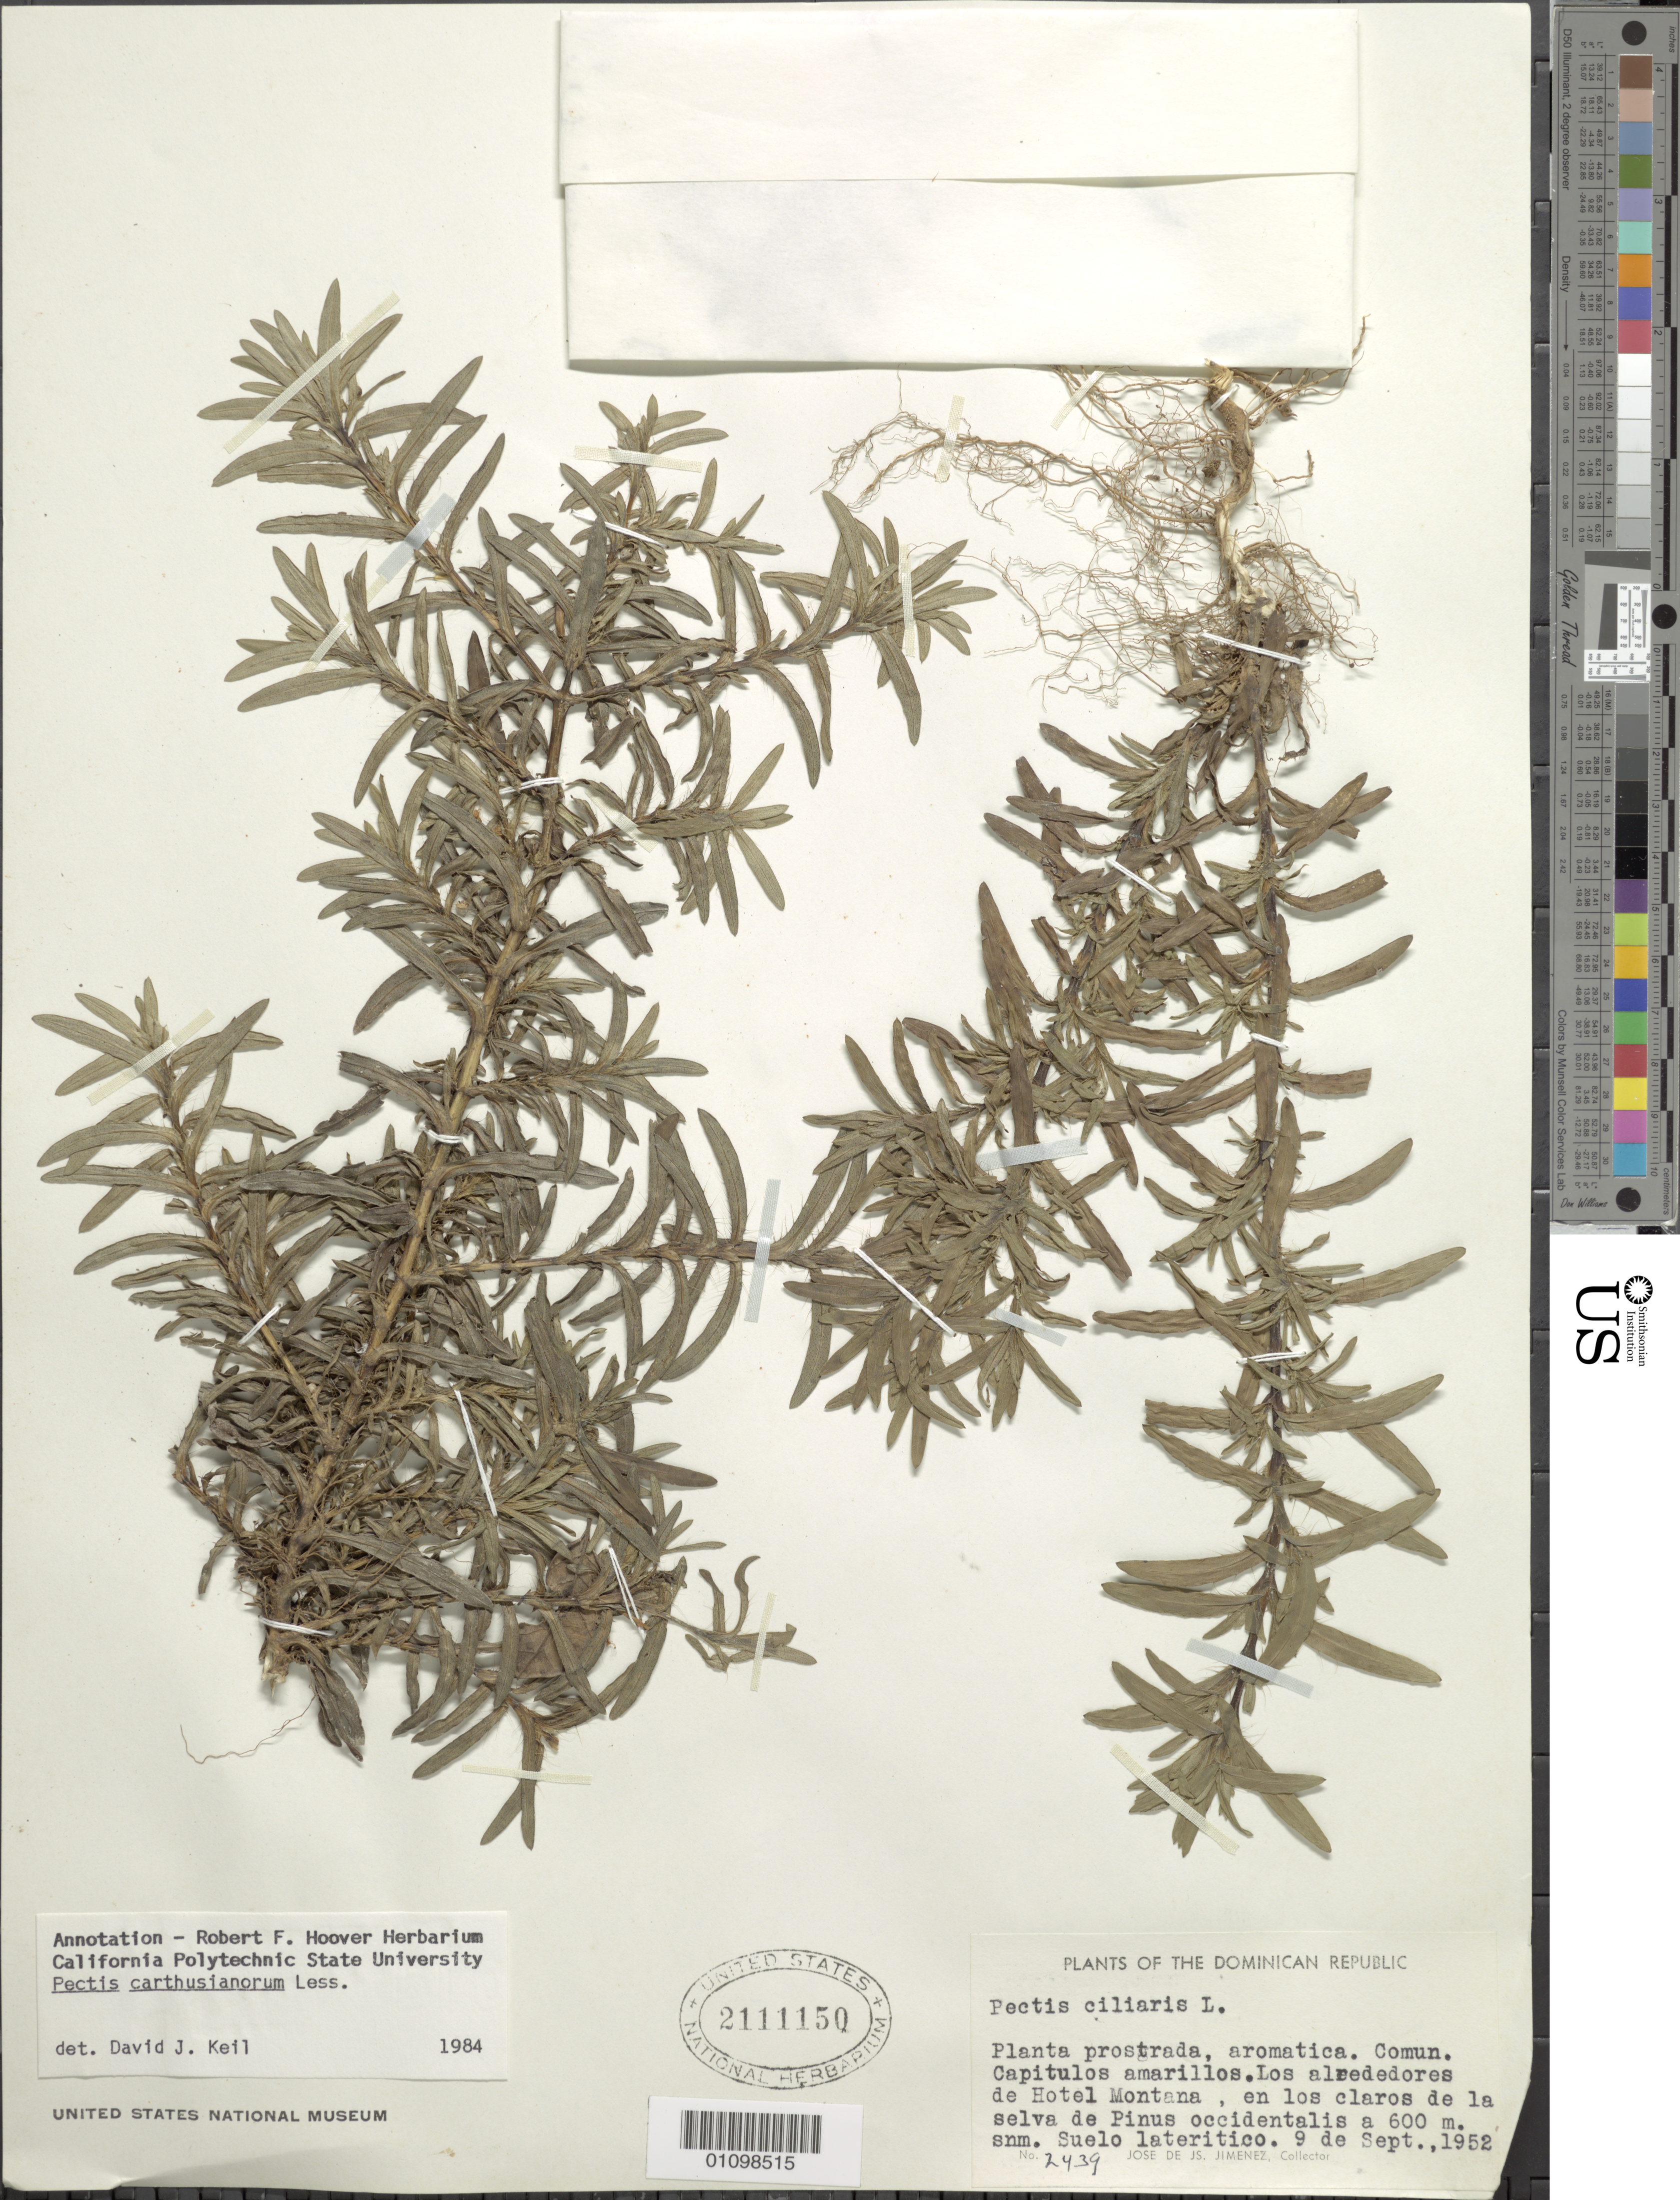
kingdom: Plantae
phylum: Tracheophyta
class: Magnoliopsida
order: Asterales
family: Asteraceae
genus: Pectis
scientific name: Pectis carthusianorum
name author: Less.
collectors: J. J. Jiménez Almonte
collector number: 2439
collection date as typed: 09 Sep 1952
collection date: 1952-09-09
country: Dominican Republic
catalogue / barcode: US 2111150